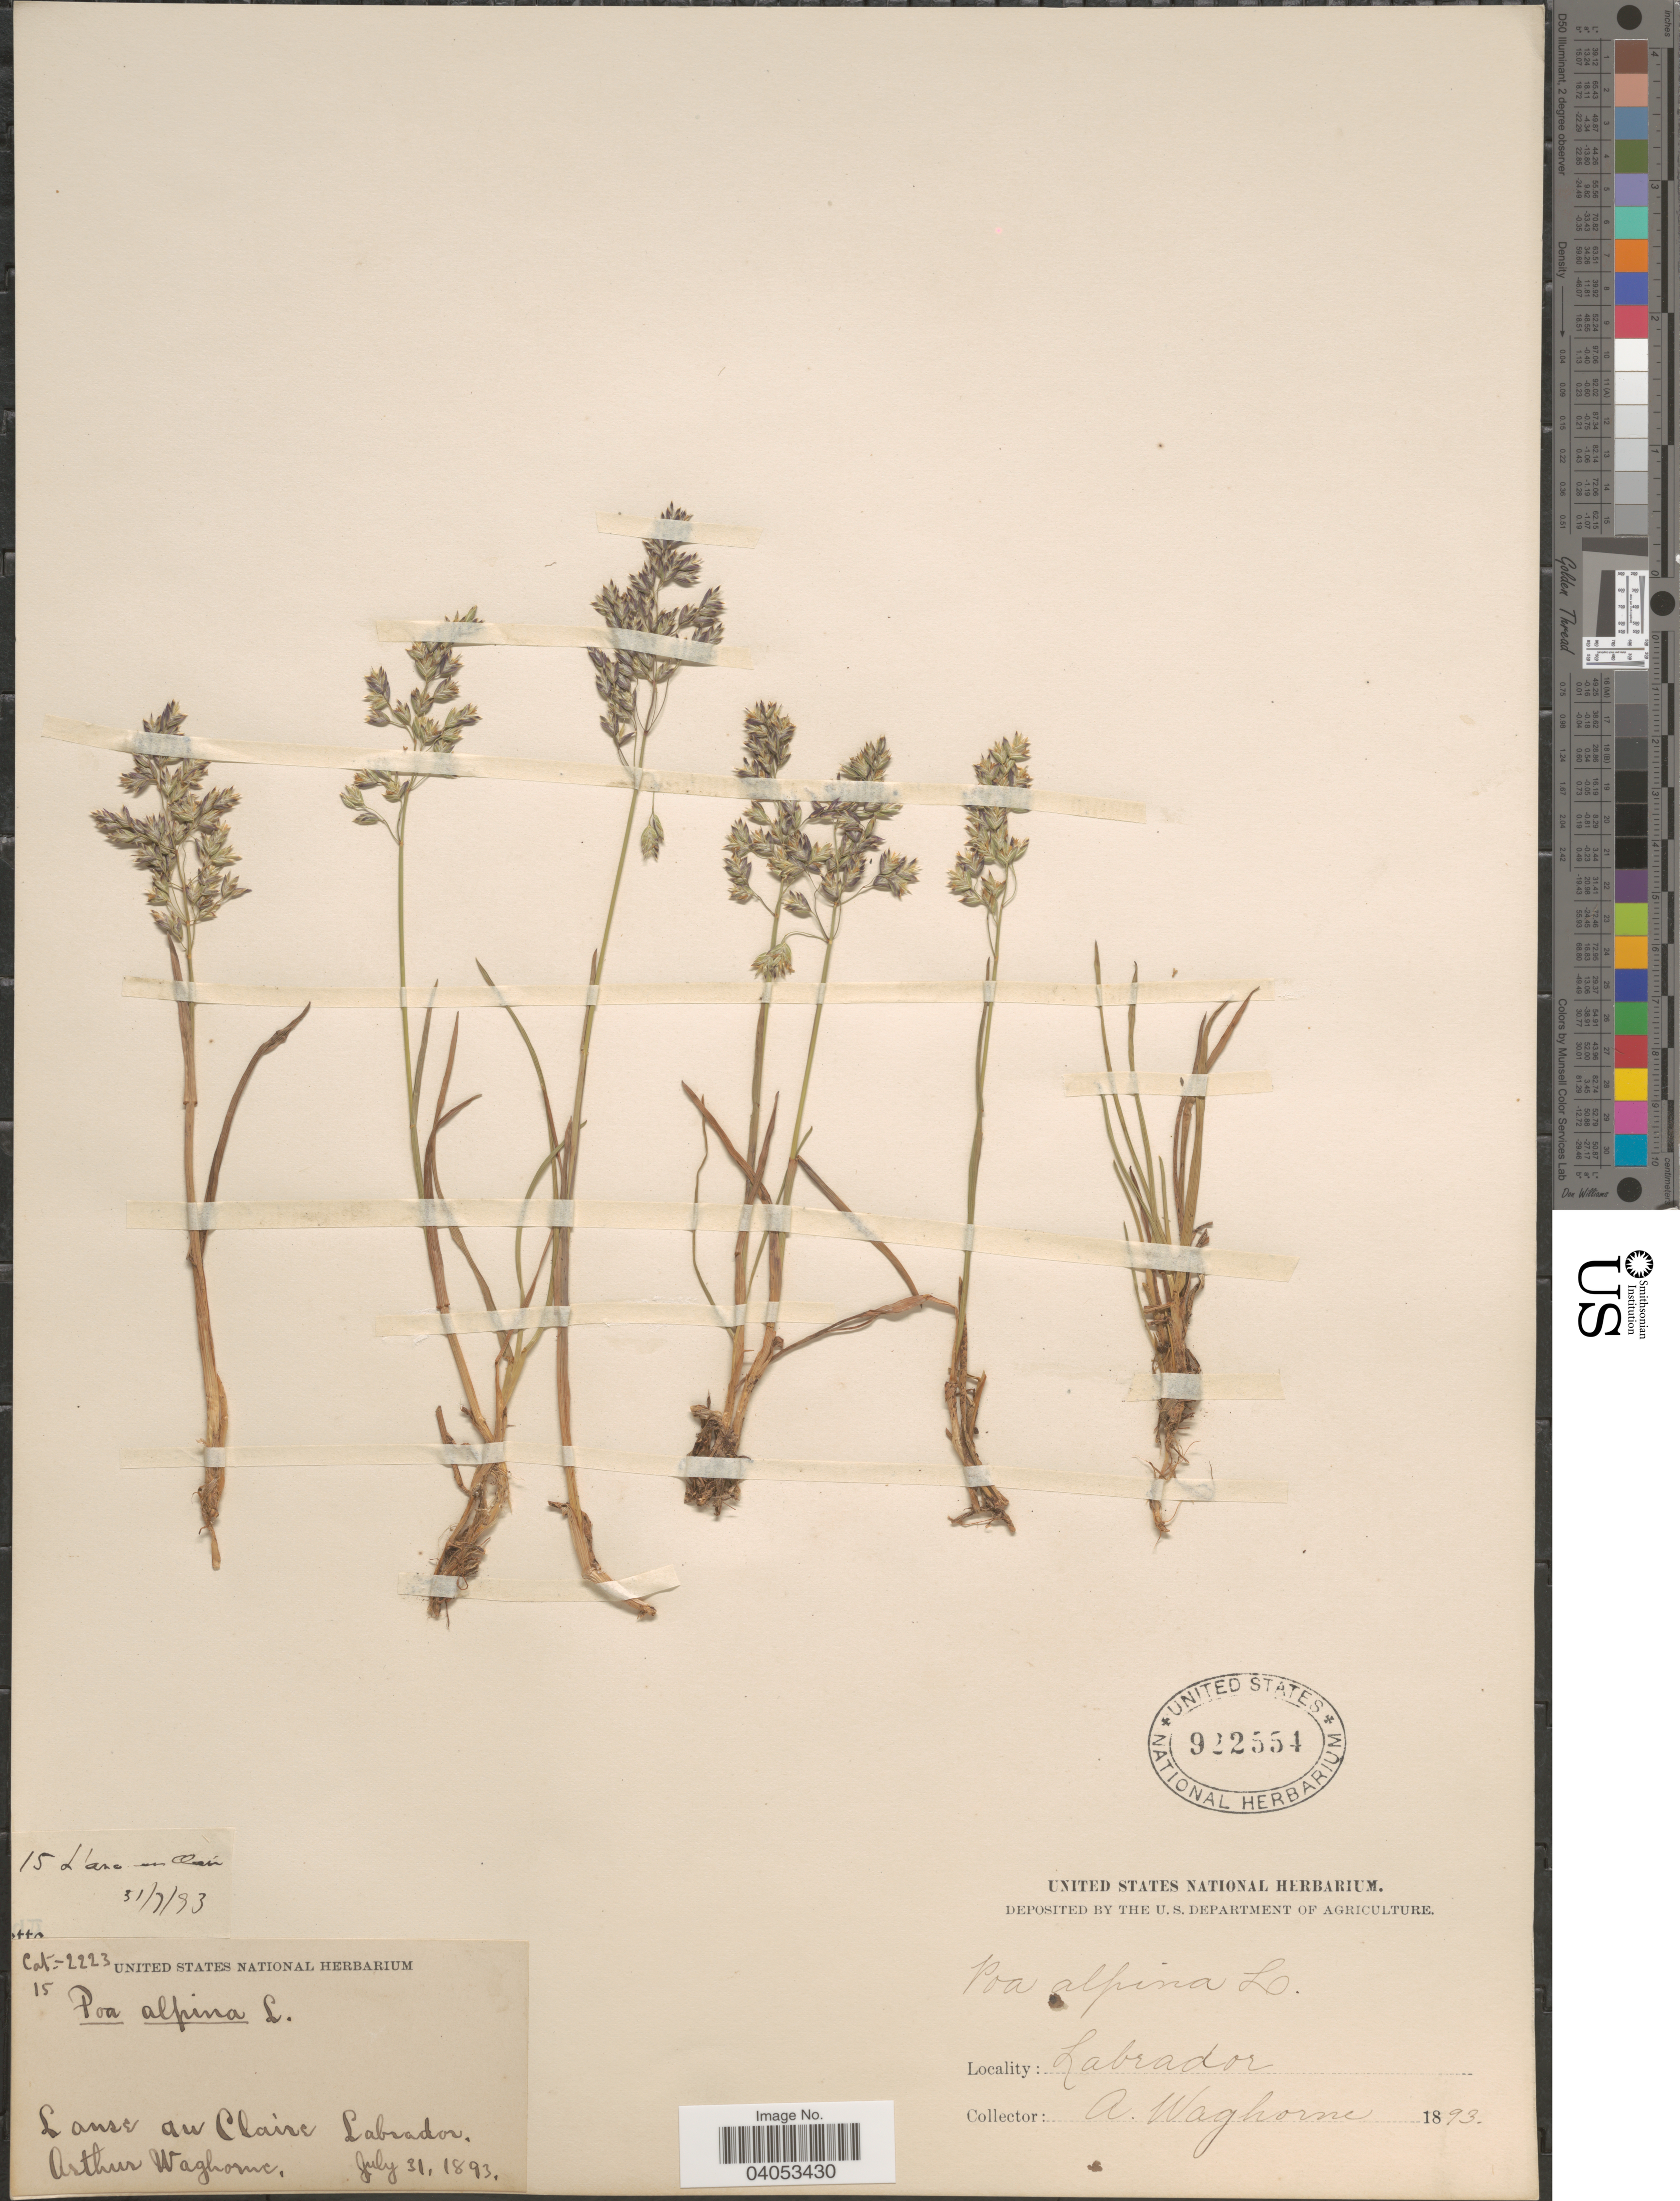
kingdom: Plantae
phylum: Tracheophyta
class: Liliopsida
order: Poales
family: Poaceae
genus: Poa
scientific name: Poa alpina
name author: L.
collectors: A. Waghorne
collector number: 15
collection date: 1893-07-31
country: Canada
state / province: Newfoundland and Labrador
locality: L'anse au Claire, Labrador.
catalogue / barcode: US 922554